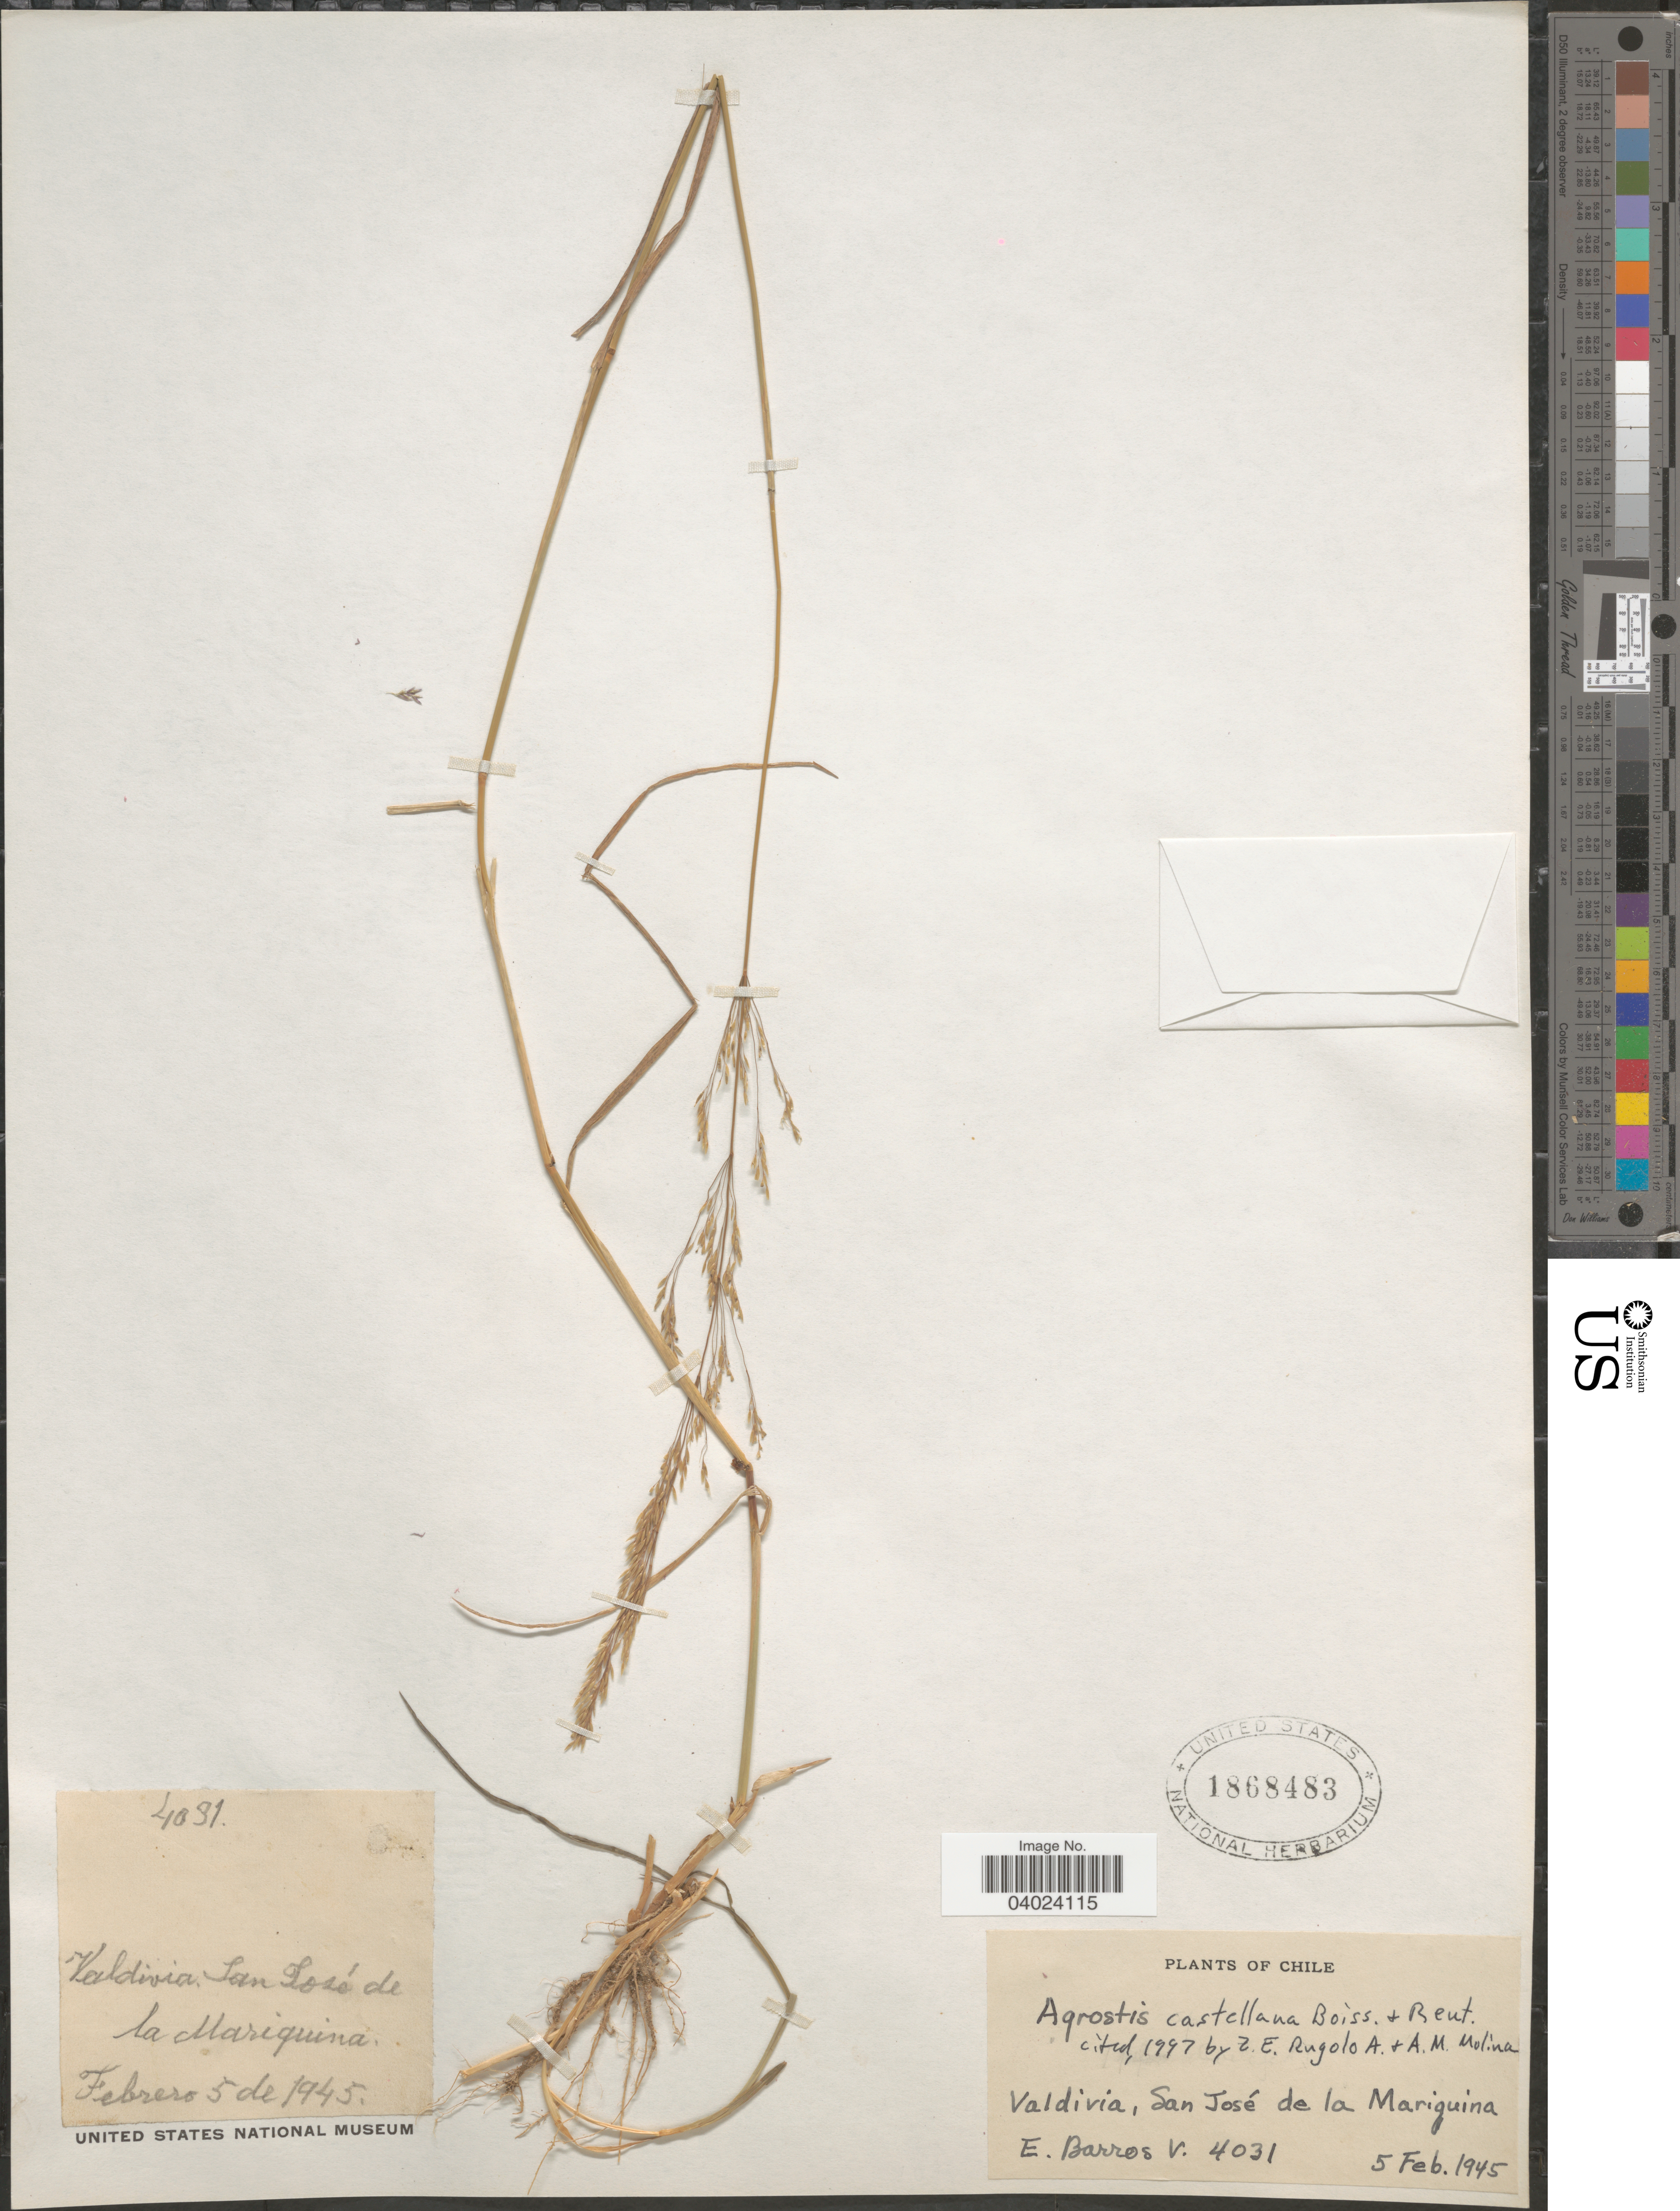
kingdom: Plantae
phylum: Tracheophyta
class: Liliopsida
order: Poales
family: Poaceae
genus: Agrostis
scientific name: Agrostis castellana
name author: Boiss. & Reut.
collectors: E. Barros V.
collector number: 4031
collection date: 1945-02-05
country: Chile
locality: Valdivia. San José de la Mariquina.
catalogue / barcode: US 1868483